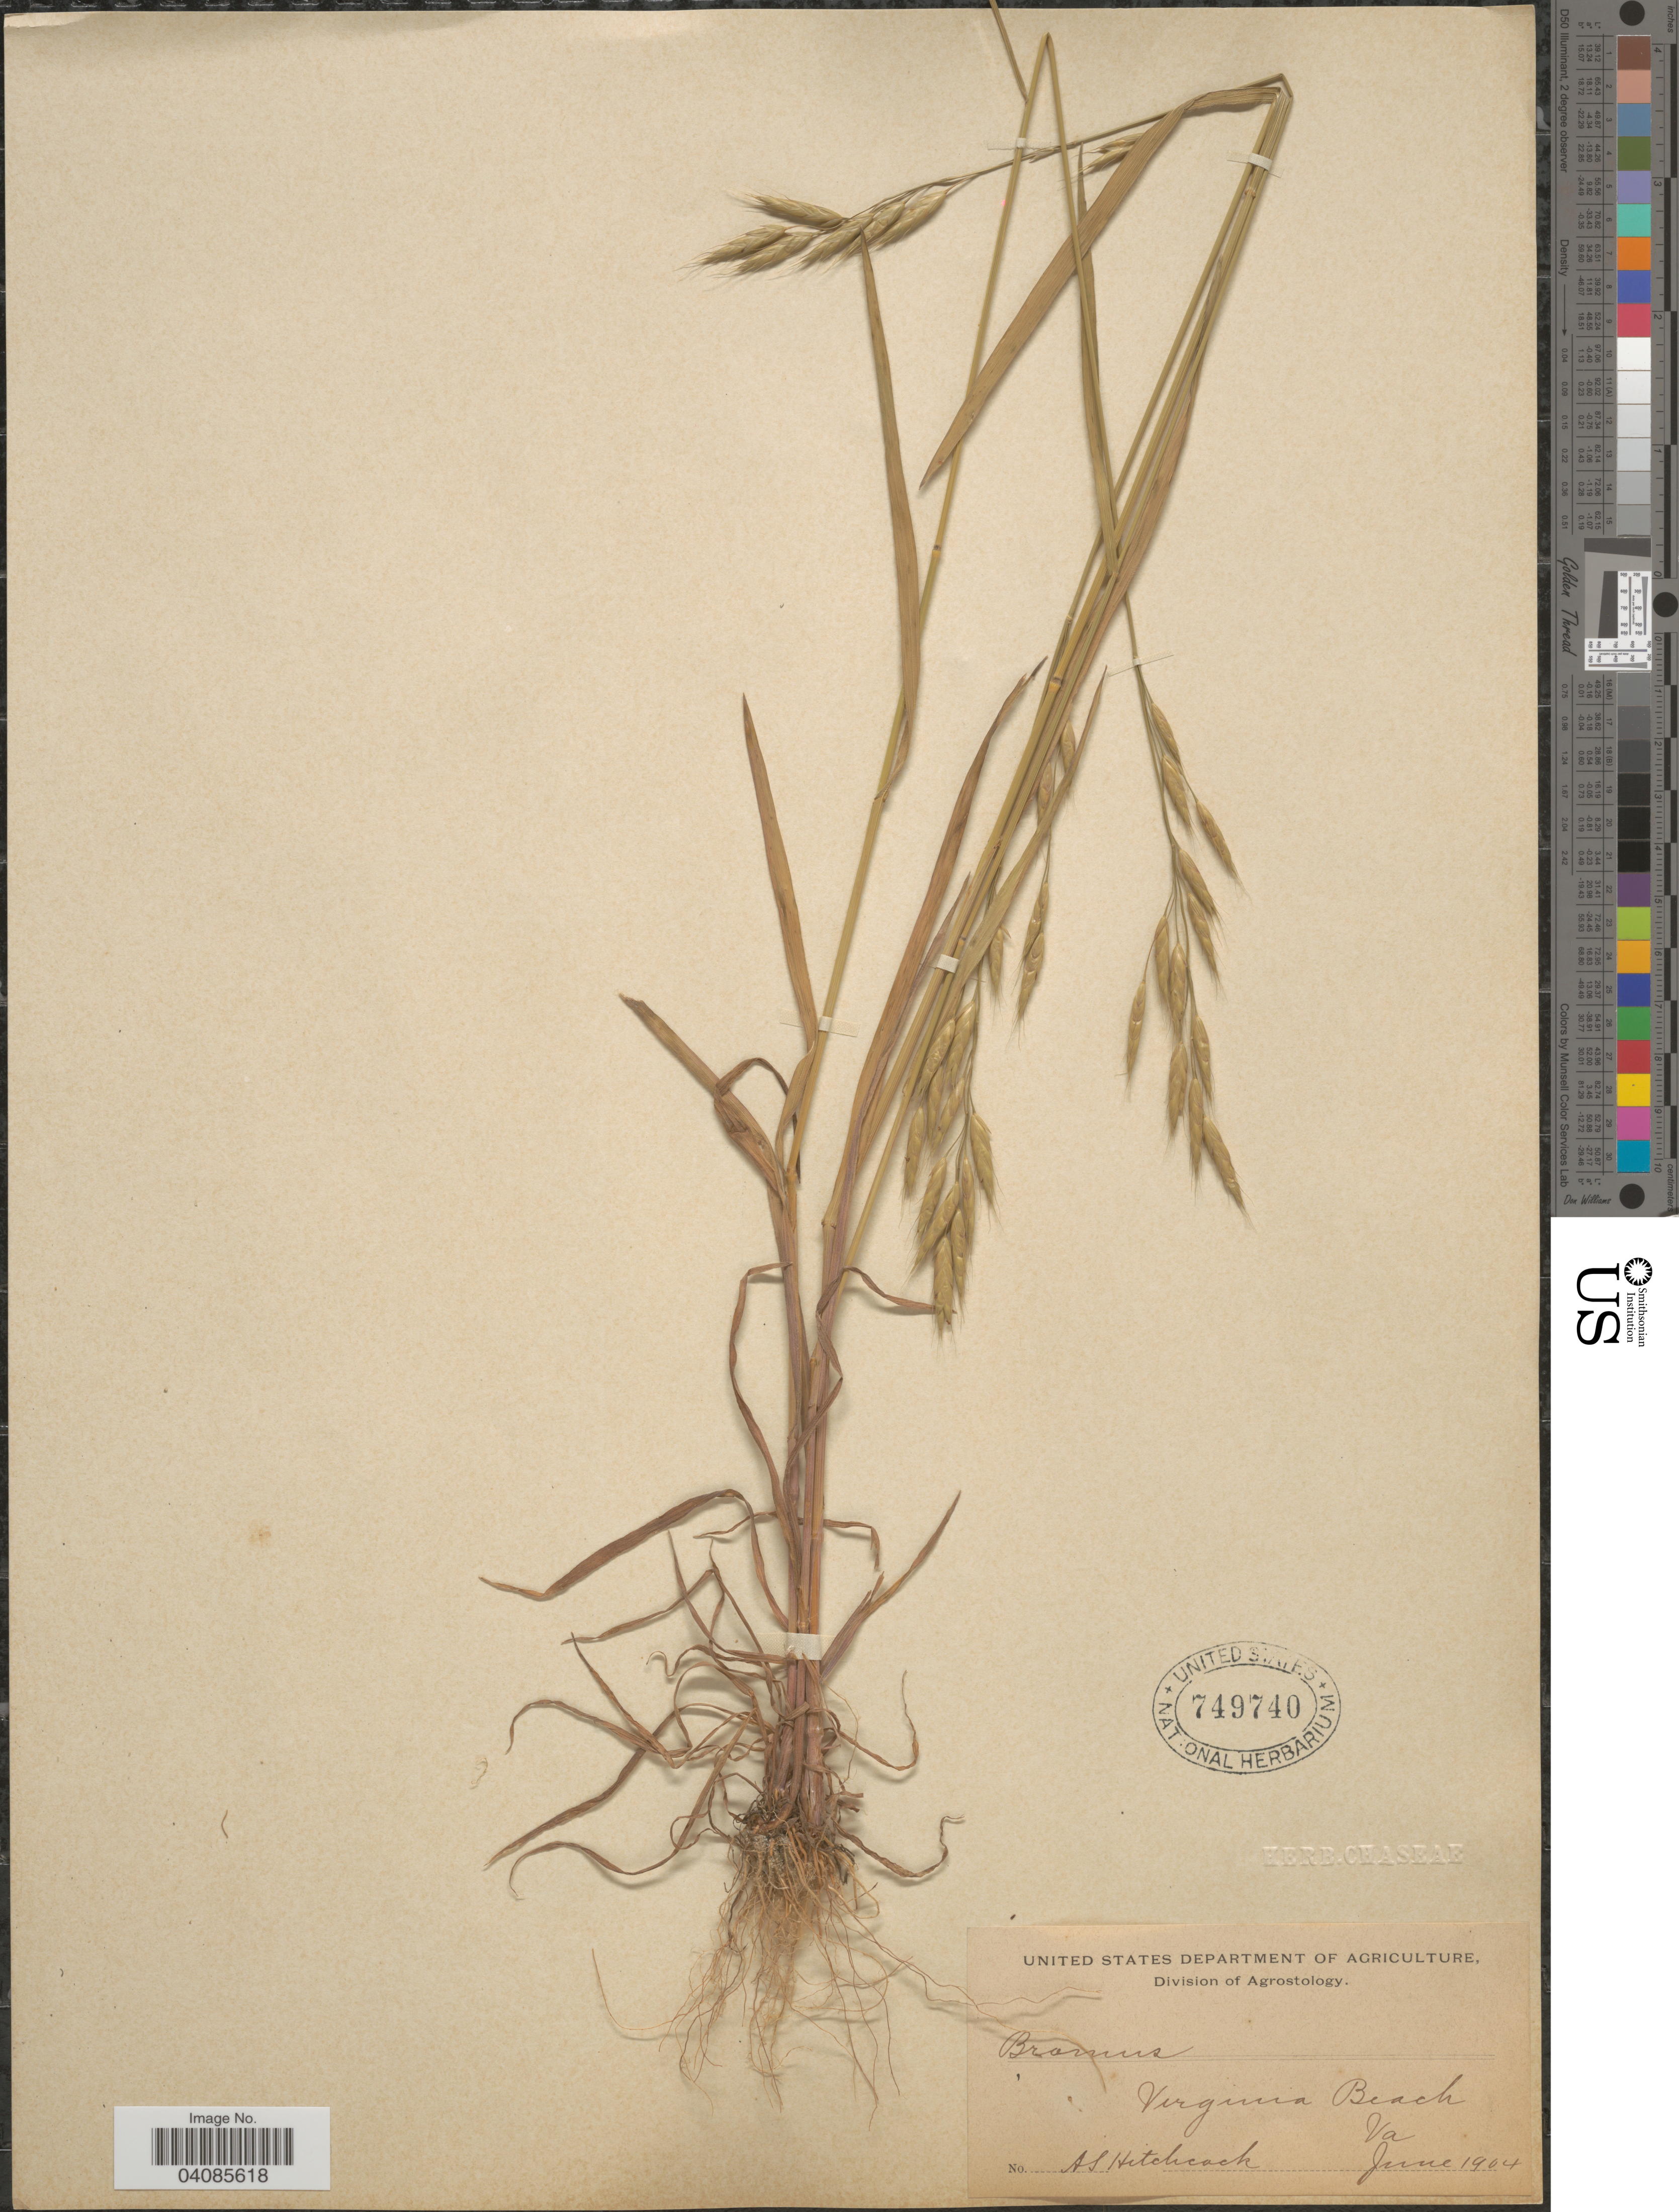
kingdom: Plantae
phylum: Tracheophyta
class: Liliopsida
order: Poales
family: Poaceae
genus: Bromus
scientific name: Bromus sitchensis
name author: Trin. in Bong.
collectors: A. S. Hitchcock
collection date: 1904-06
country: United States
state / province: Virginia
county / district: City of Virginia Beach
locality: Virginia Beach.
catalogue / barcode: US 749740